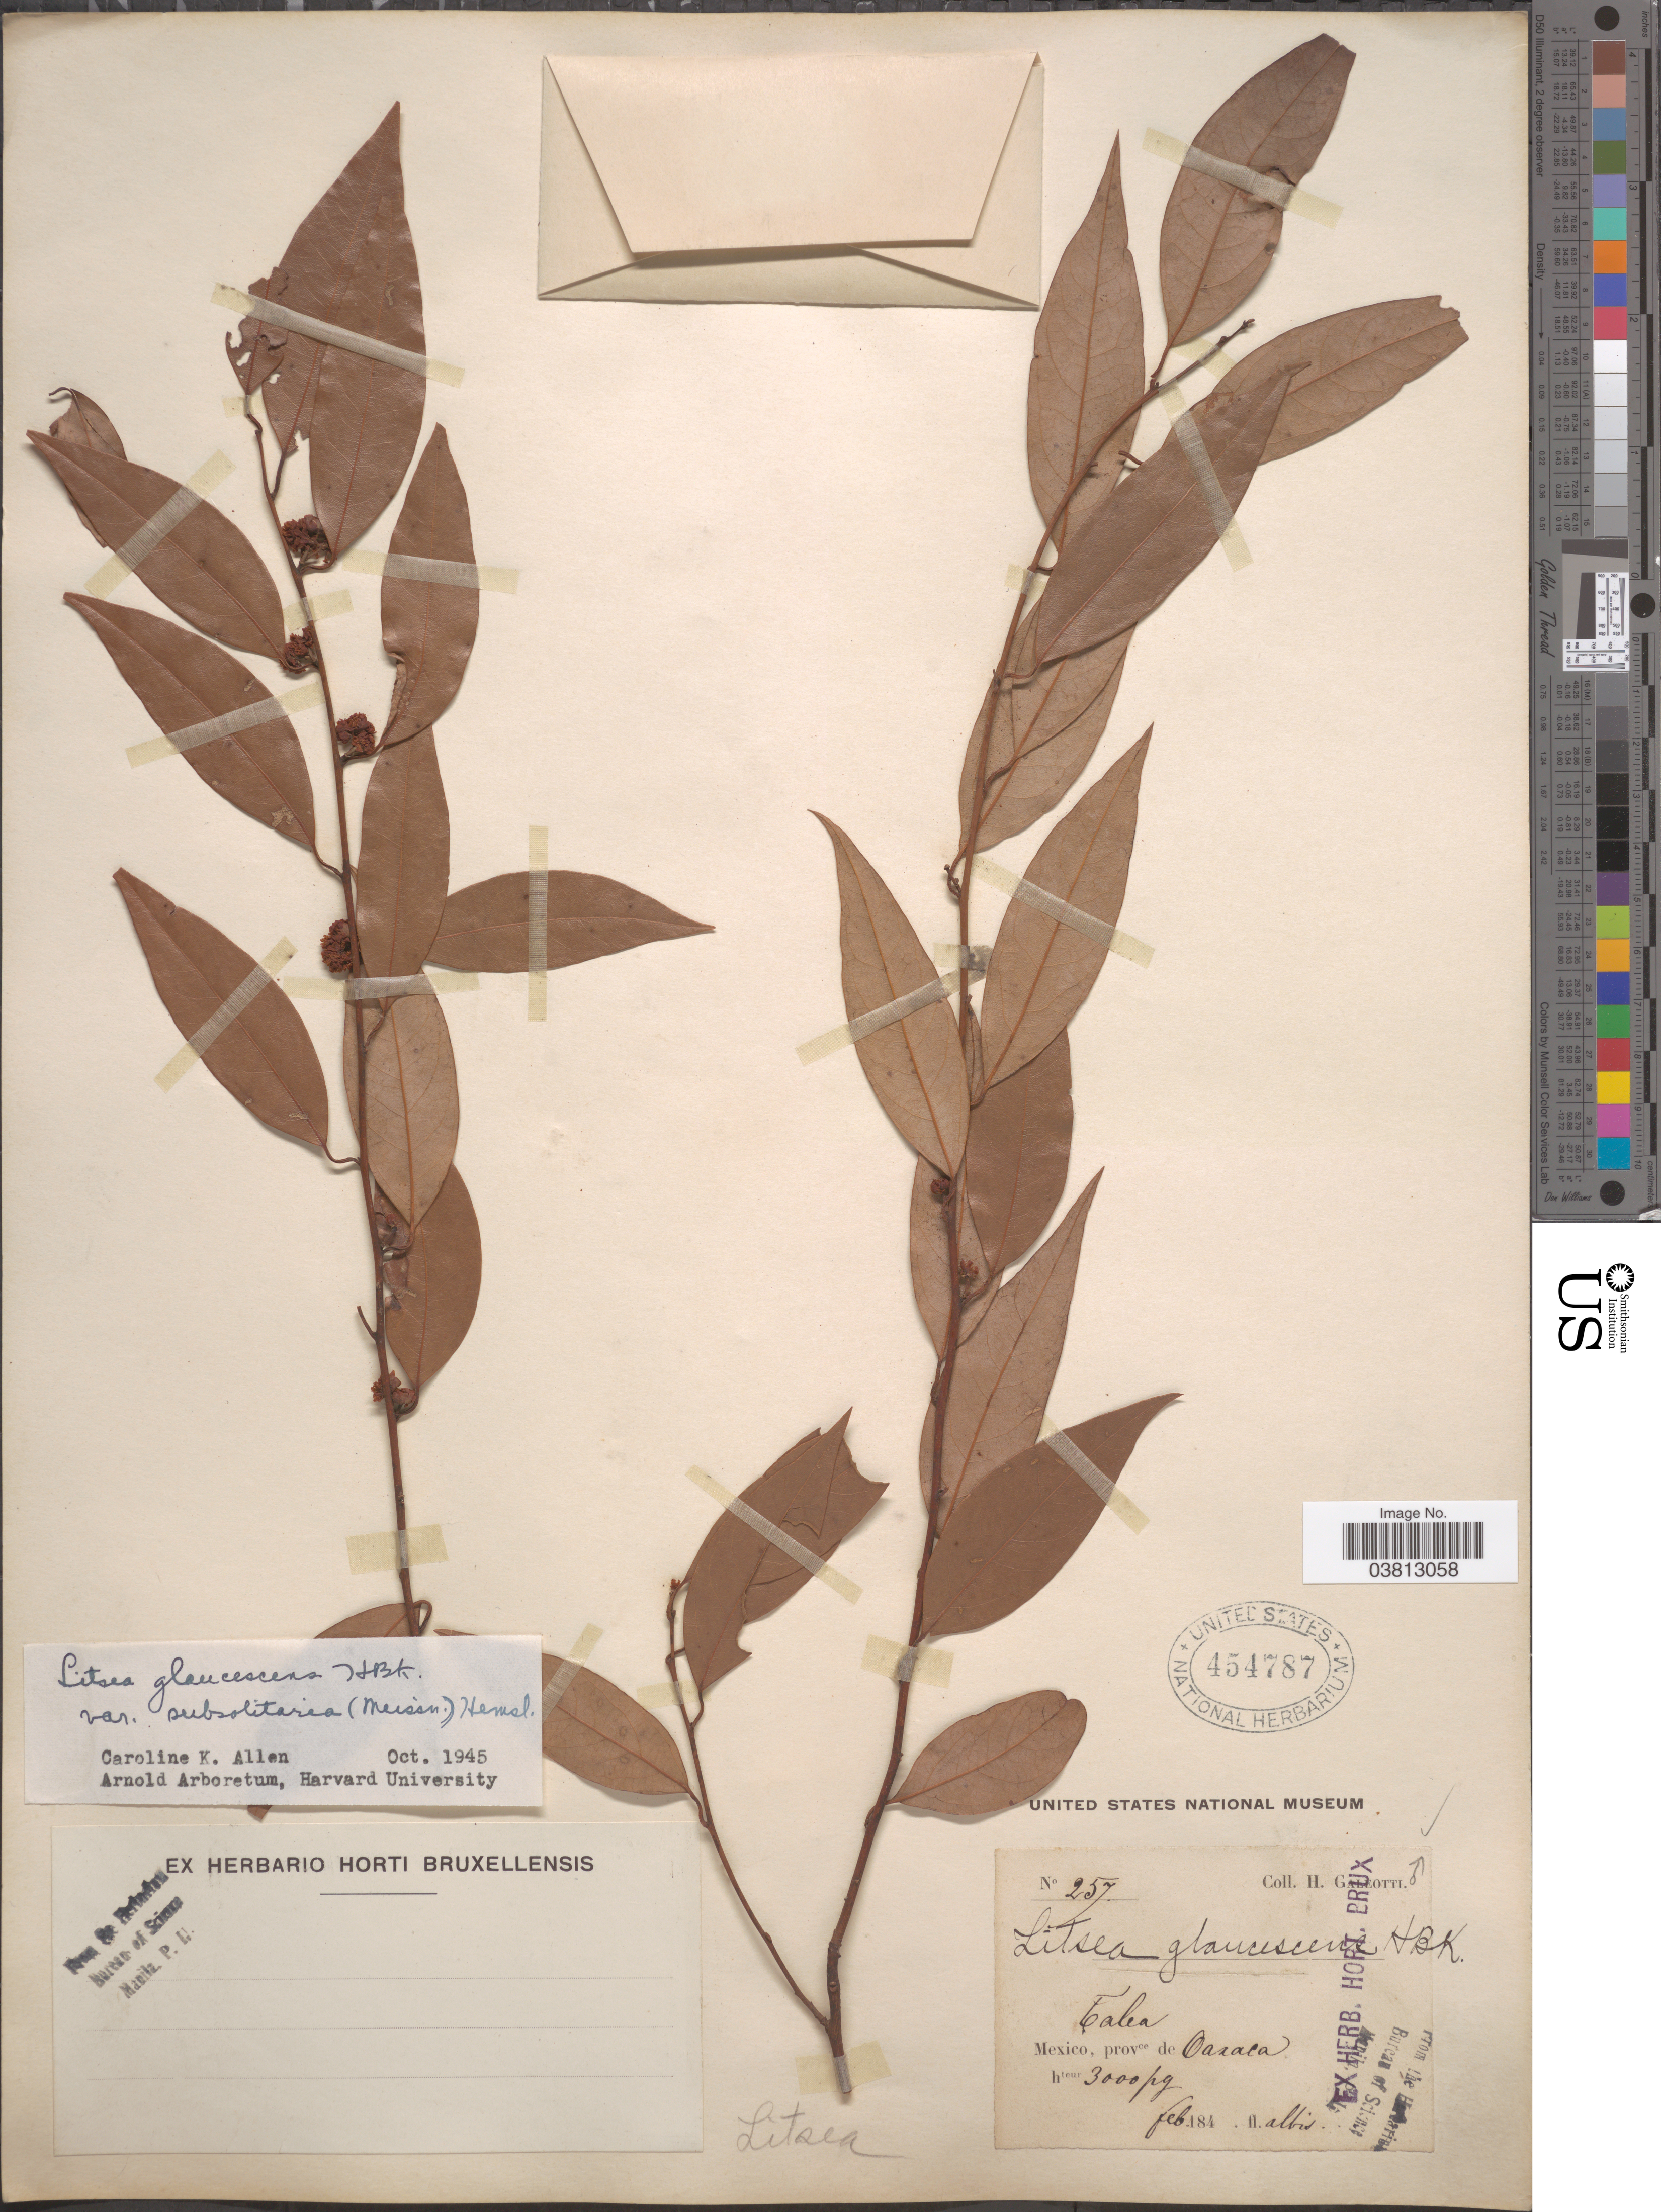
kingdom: Plantae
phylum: Tracheophyta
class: Magnoliopsida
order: Laurales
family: Lauraceae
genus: Litsea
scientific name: Litsea glaucescens var. subsolitaria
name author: Kunth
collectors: H. G. Galeotti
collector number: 257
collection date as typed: feb. 184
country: Mexico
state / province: Oaxaca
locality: Talea.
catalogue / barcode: US 454787